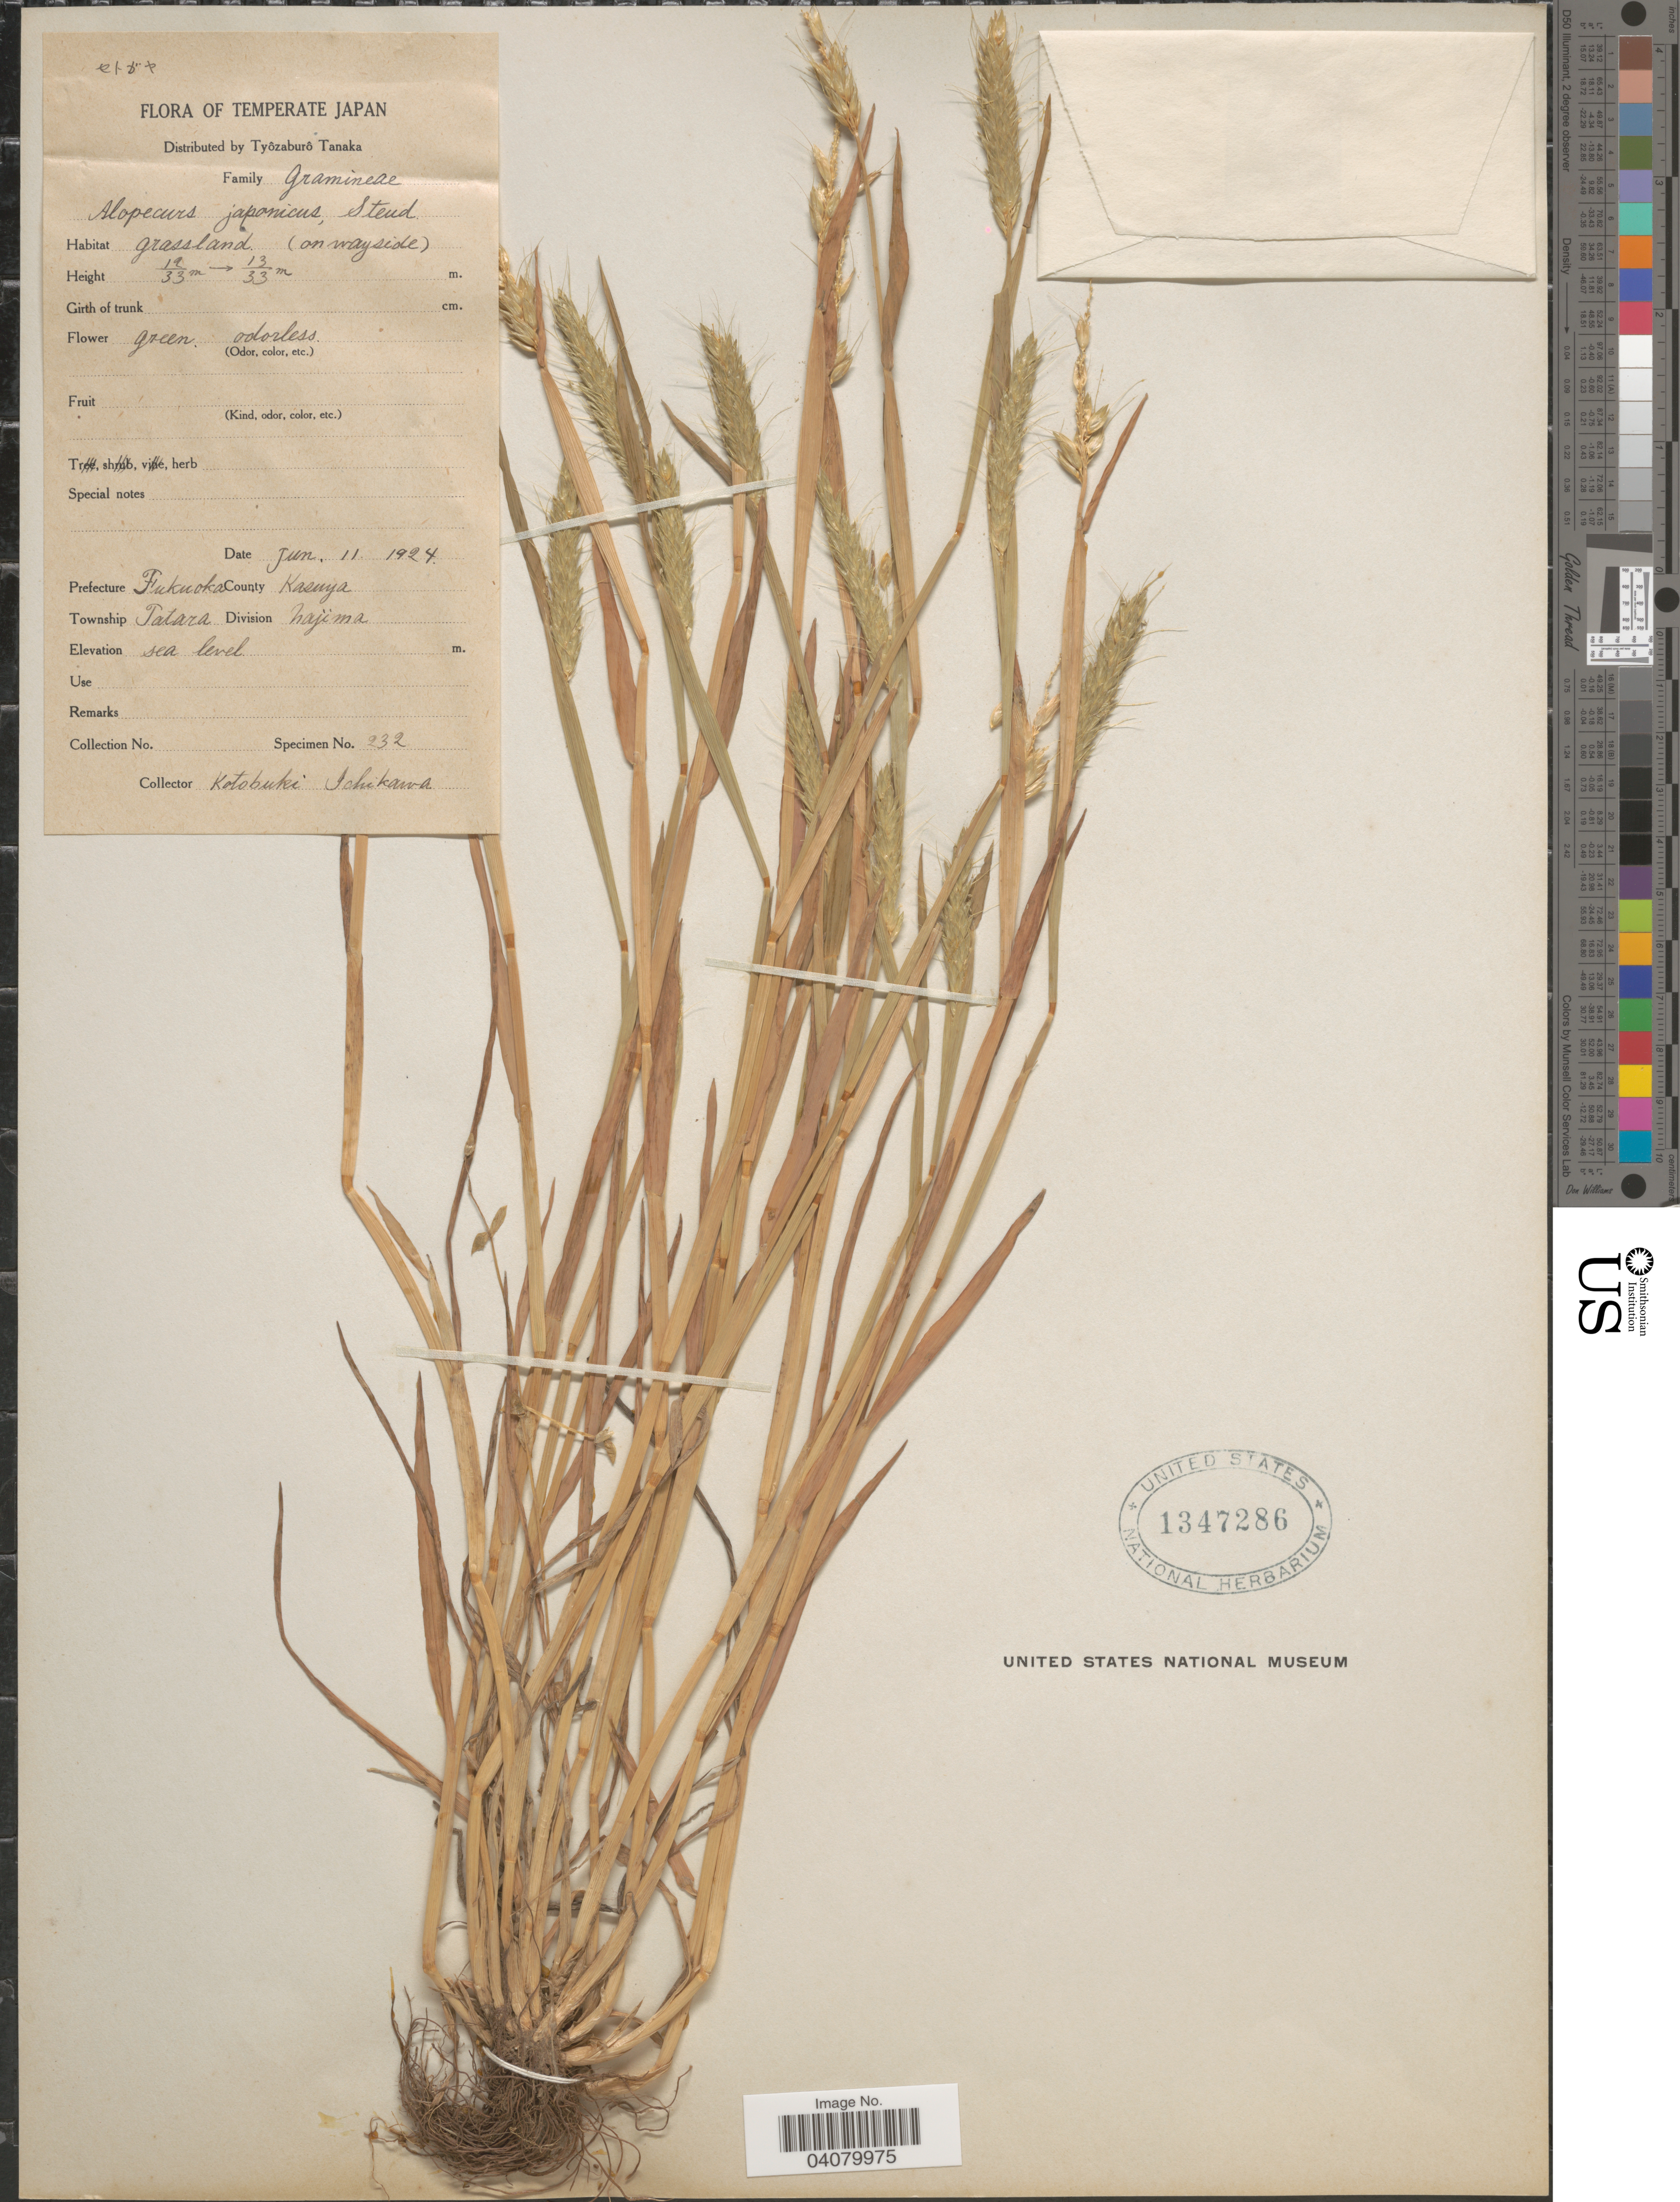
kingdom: Plantae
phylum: Tracheophyta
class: Liliopsida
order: Poales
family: Poaceae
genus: Alopecurus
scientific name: Alopecurus japonicus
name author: Steud.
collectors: K. Schikawa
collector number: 232?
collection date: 1924-06-11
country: Japan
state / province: Hukuoka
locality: Temperate Japan. Prefecture Fukuoka. County Kasuya. Township Tatara. Division Najima.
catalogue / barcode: US 1347286